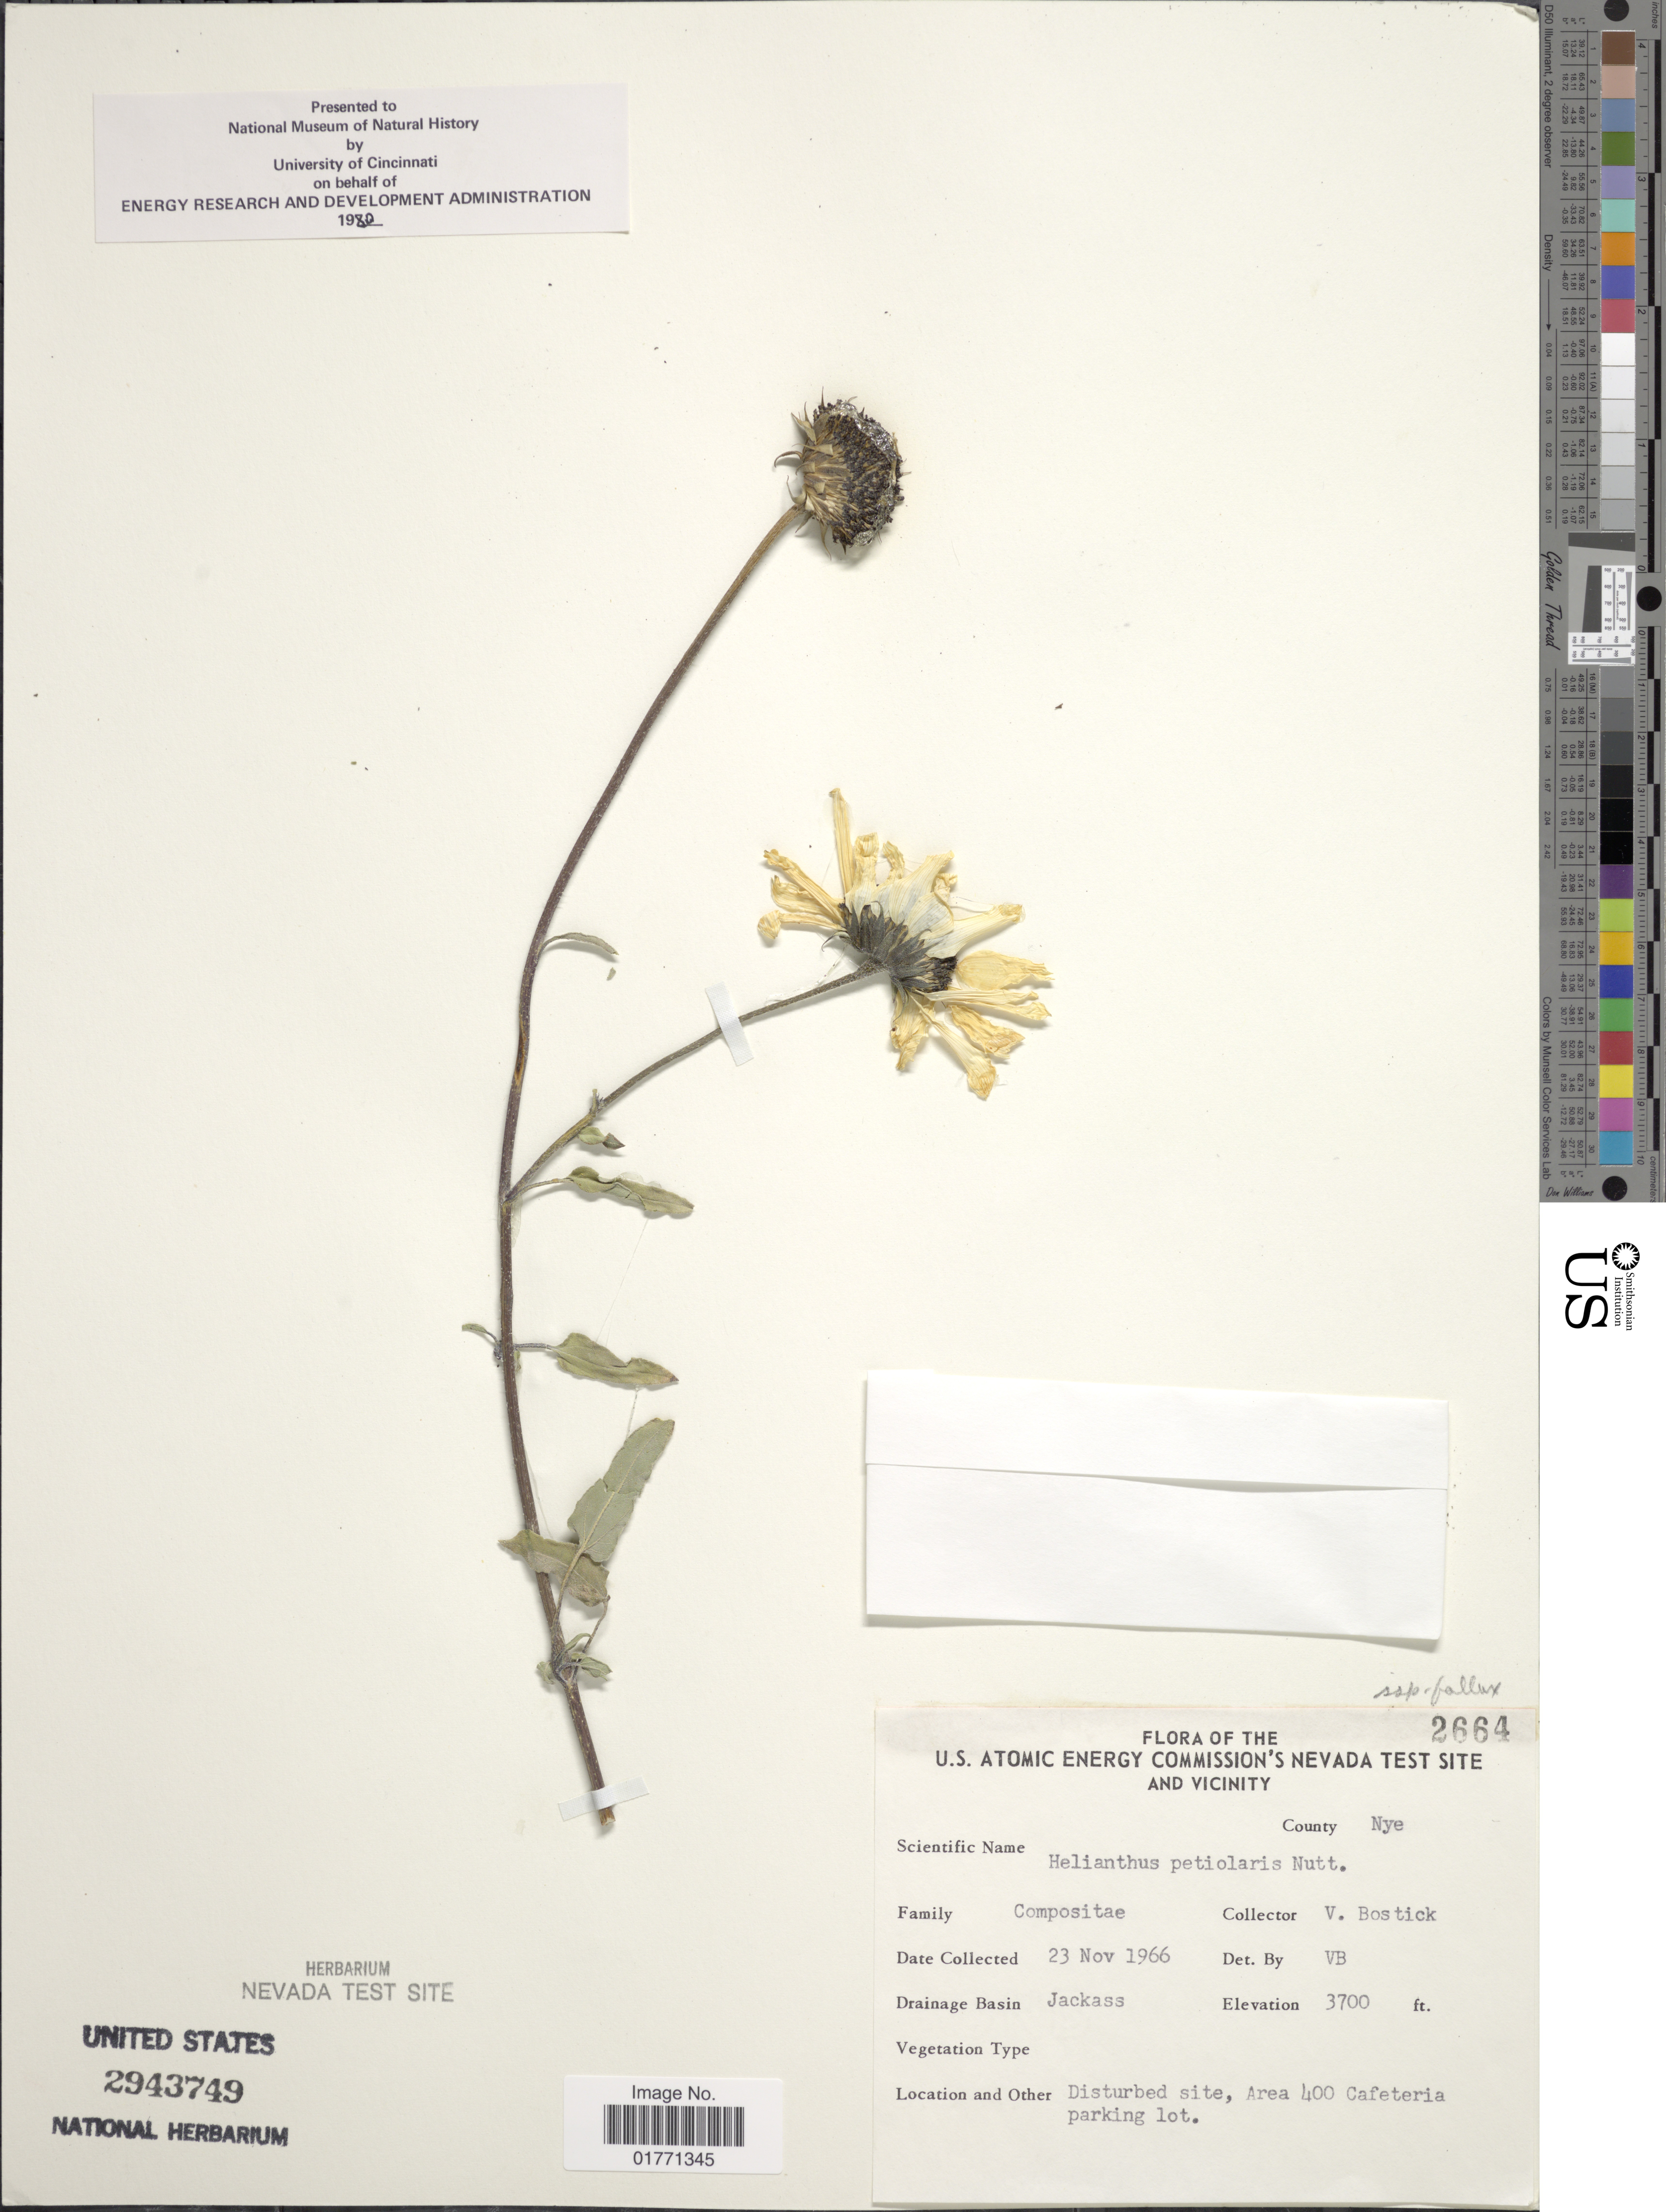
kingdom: Plantae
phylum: Tracheophyta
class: Magnoliopsida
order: Asterales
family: Asteraceae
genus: Helianthus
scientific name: Helianthus petiolaris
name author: Nutt.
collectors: J. C. Beatley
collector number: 2664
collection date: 1966-11-23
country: United States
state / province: Nevada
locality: U.S. Atomic Energy Commission's Nevada Test Site and vicinity, County Nye, Drainage Basin Jackass, disturbed site, Area 400 Cafeteria parking lot.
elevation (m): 1128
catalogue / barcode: US 2943749